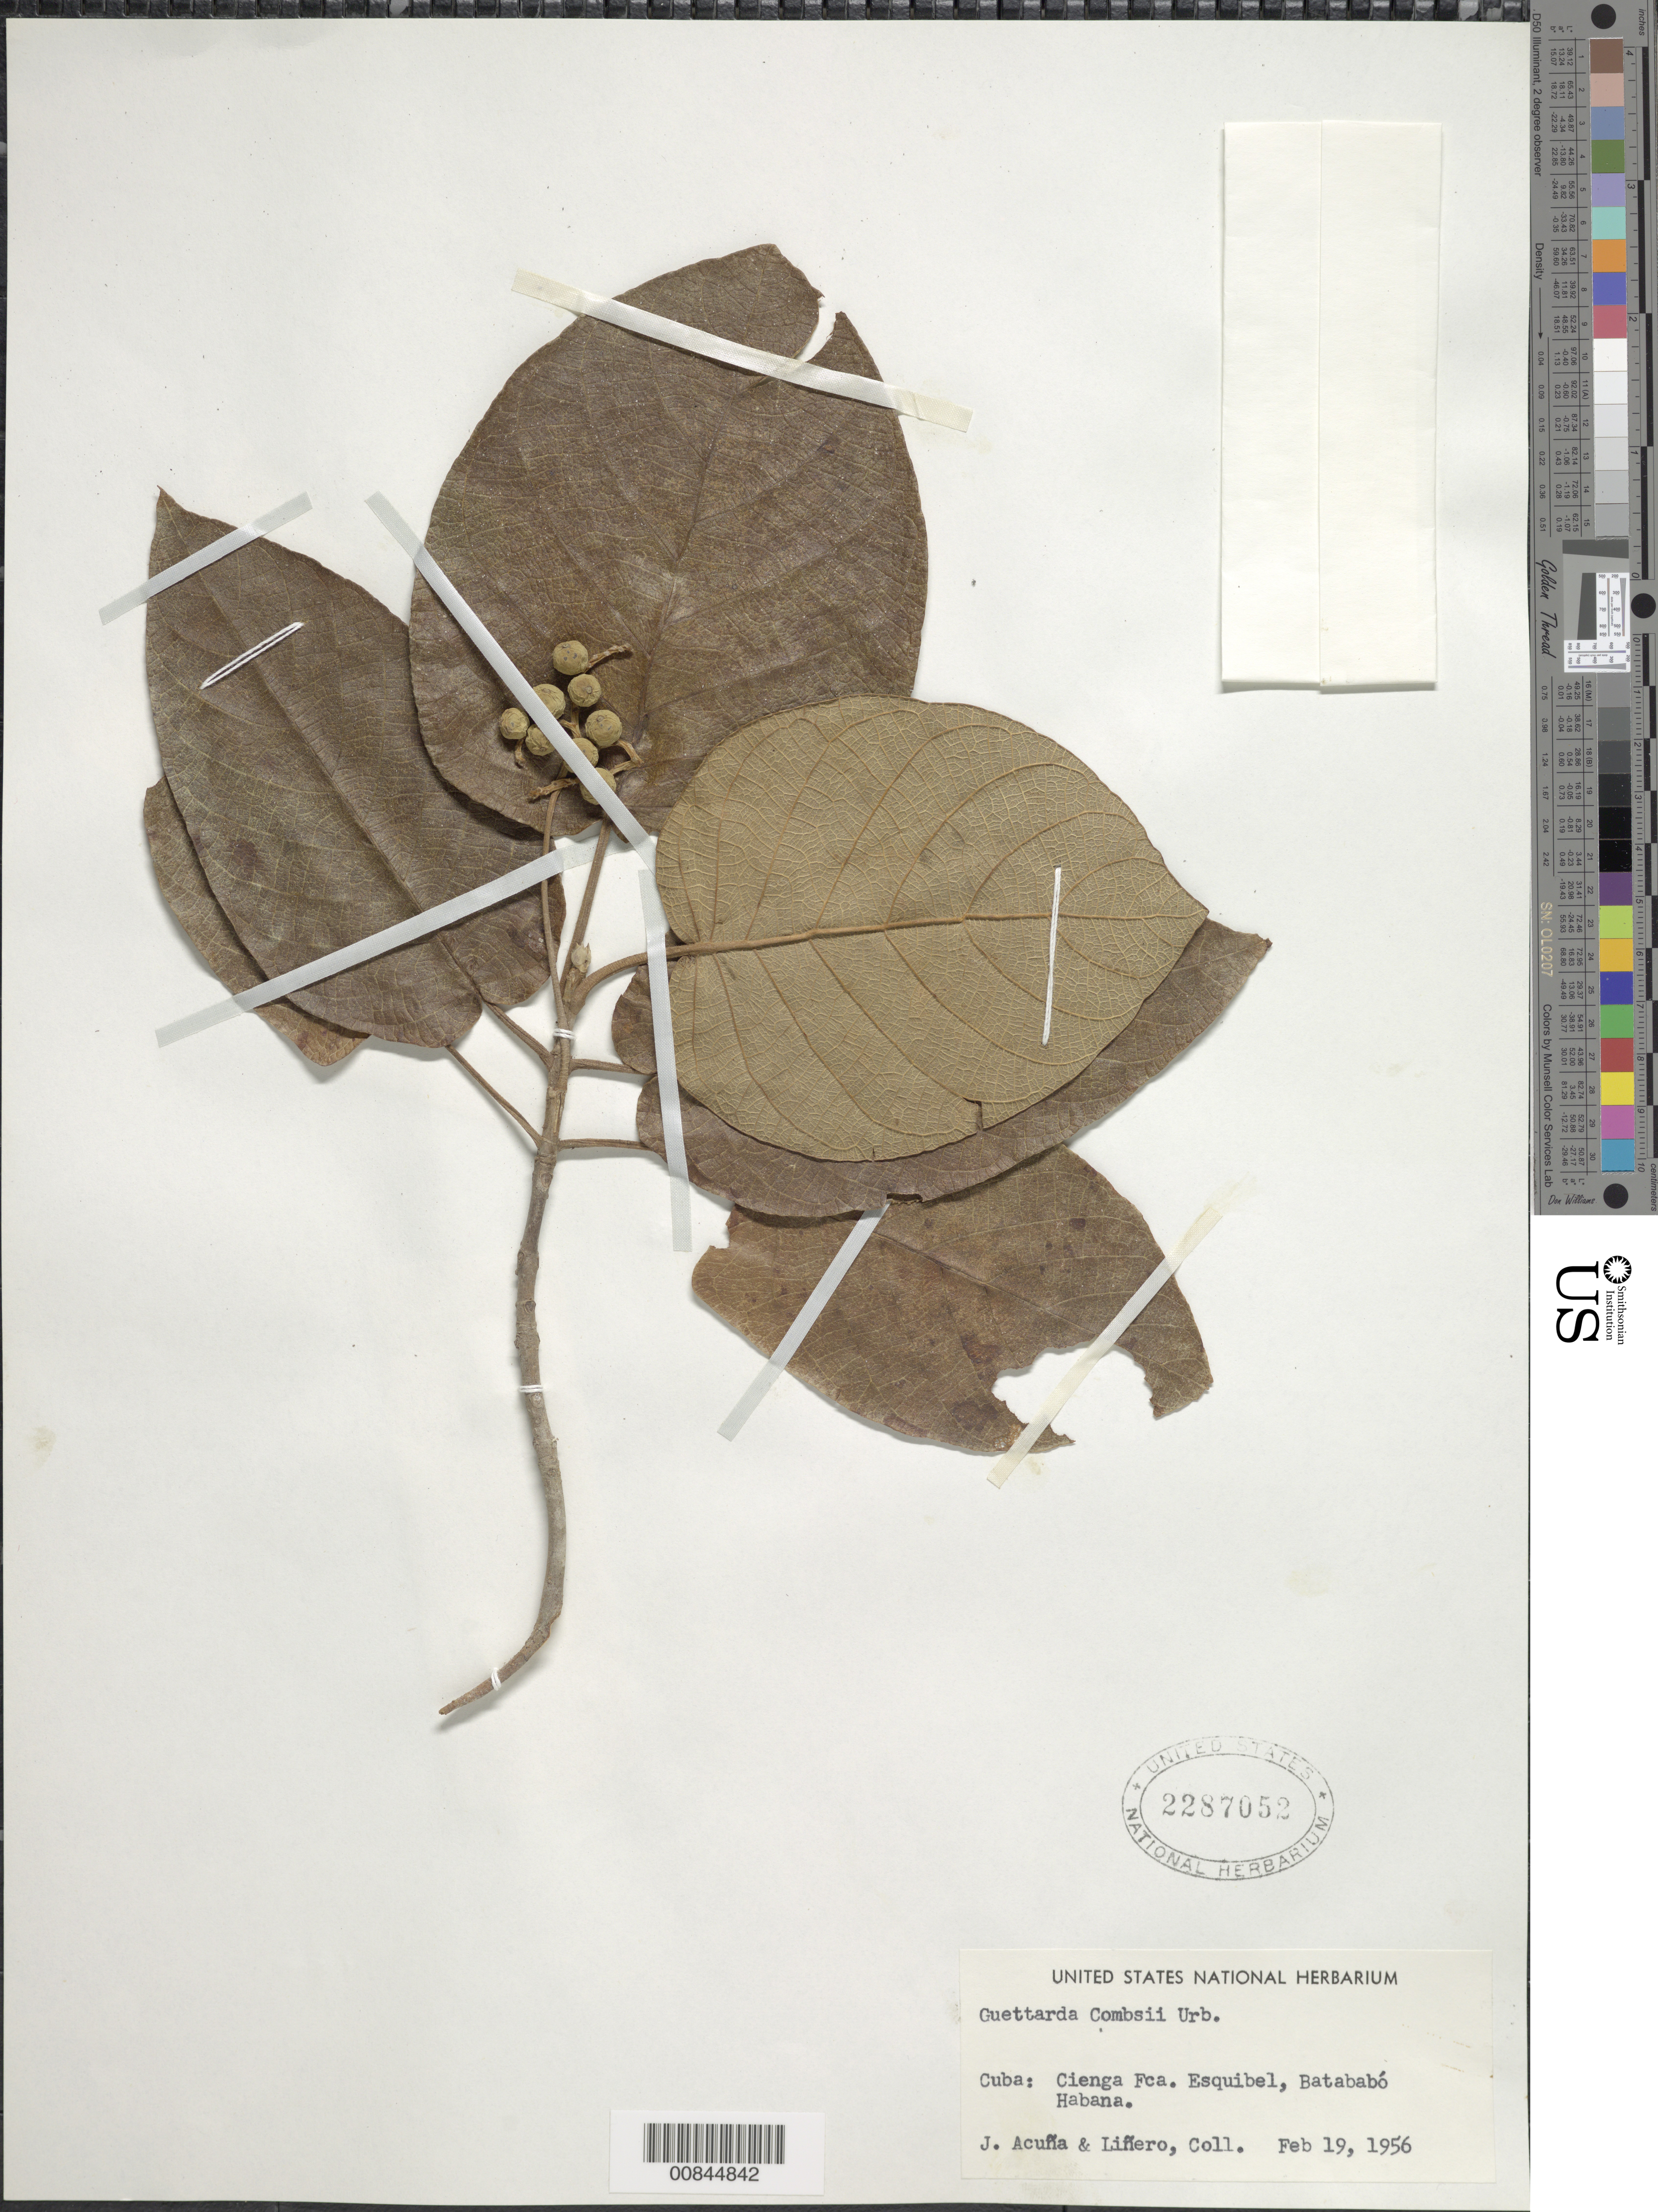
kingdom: Plantae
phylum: Tracheophyta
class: Magnoliopsida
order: Gentianales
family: Rubiaceae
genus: Guettarda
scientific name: Guettarda combsii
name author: Urb.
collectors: J. Acuña & -. Lifíero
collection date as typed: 19 Feb 1956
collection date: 1956-02-19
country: Cuba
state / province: La Habana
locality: Cienga Fca. Esquibel, Batababó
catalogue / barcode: US 2287052